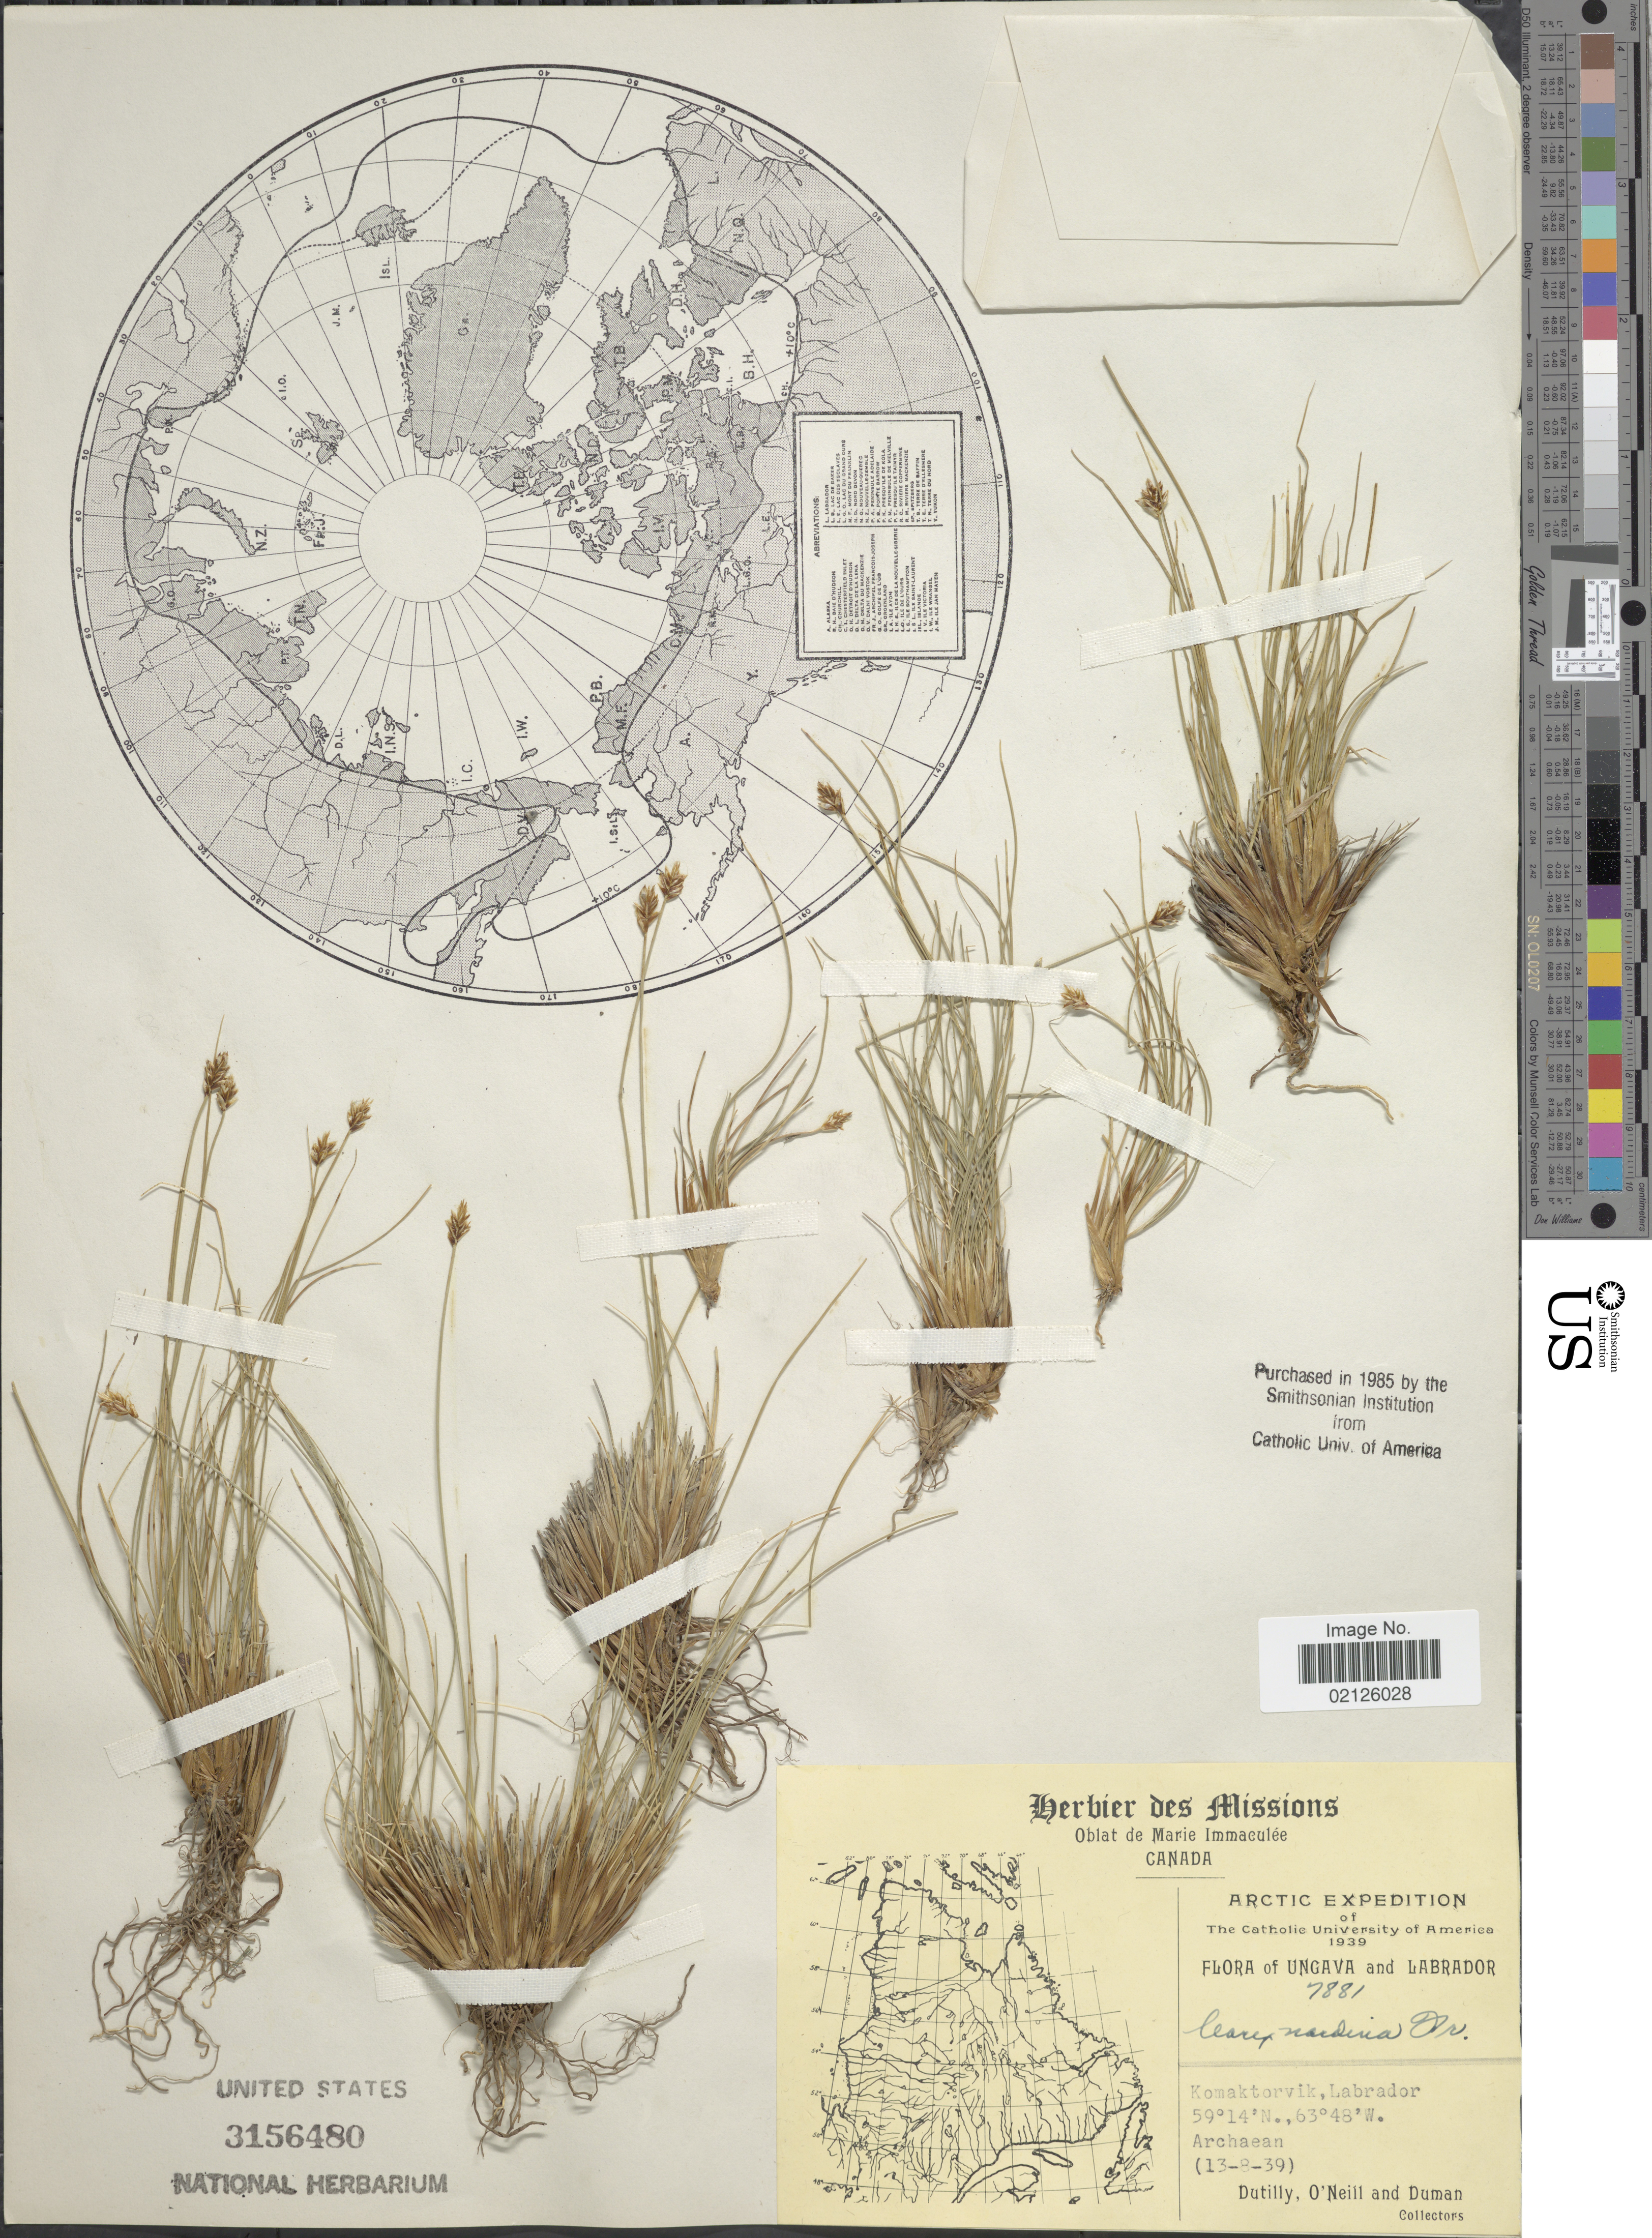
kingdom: Plantae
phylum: Tracheophyta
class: Liliopsida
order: Poales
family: Cyperaceae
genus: Carex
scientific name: Carex nardina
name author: (Hornem.) Fr.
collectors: -. Dutilly, O' Neill & -. Duman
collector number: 7881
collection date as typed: Transcribed d/m/y: 13/8/39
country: Canada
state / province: Newfoundland and Labrador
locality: Arctic, Labrador, Komaktorvik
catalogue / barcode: US 3156480